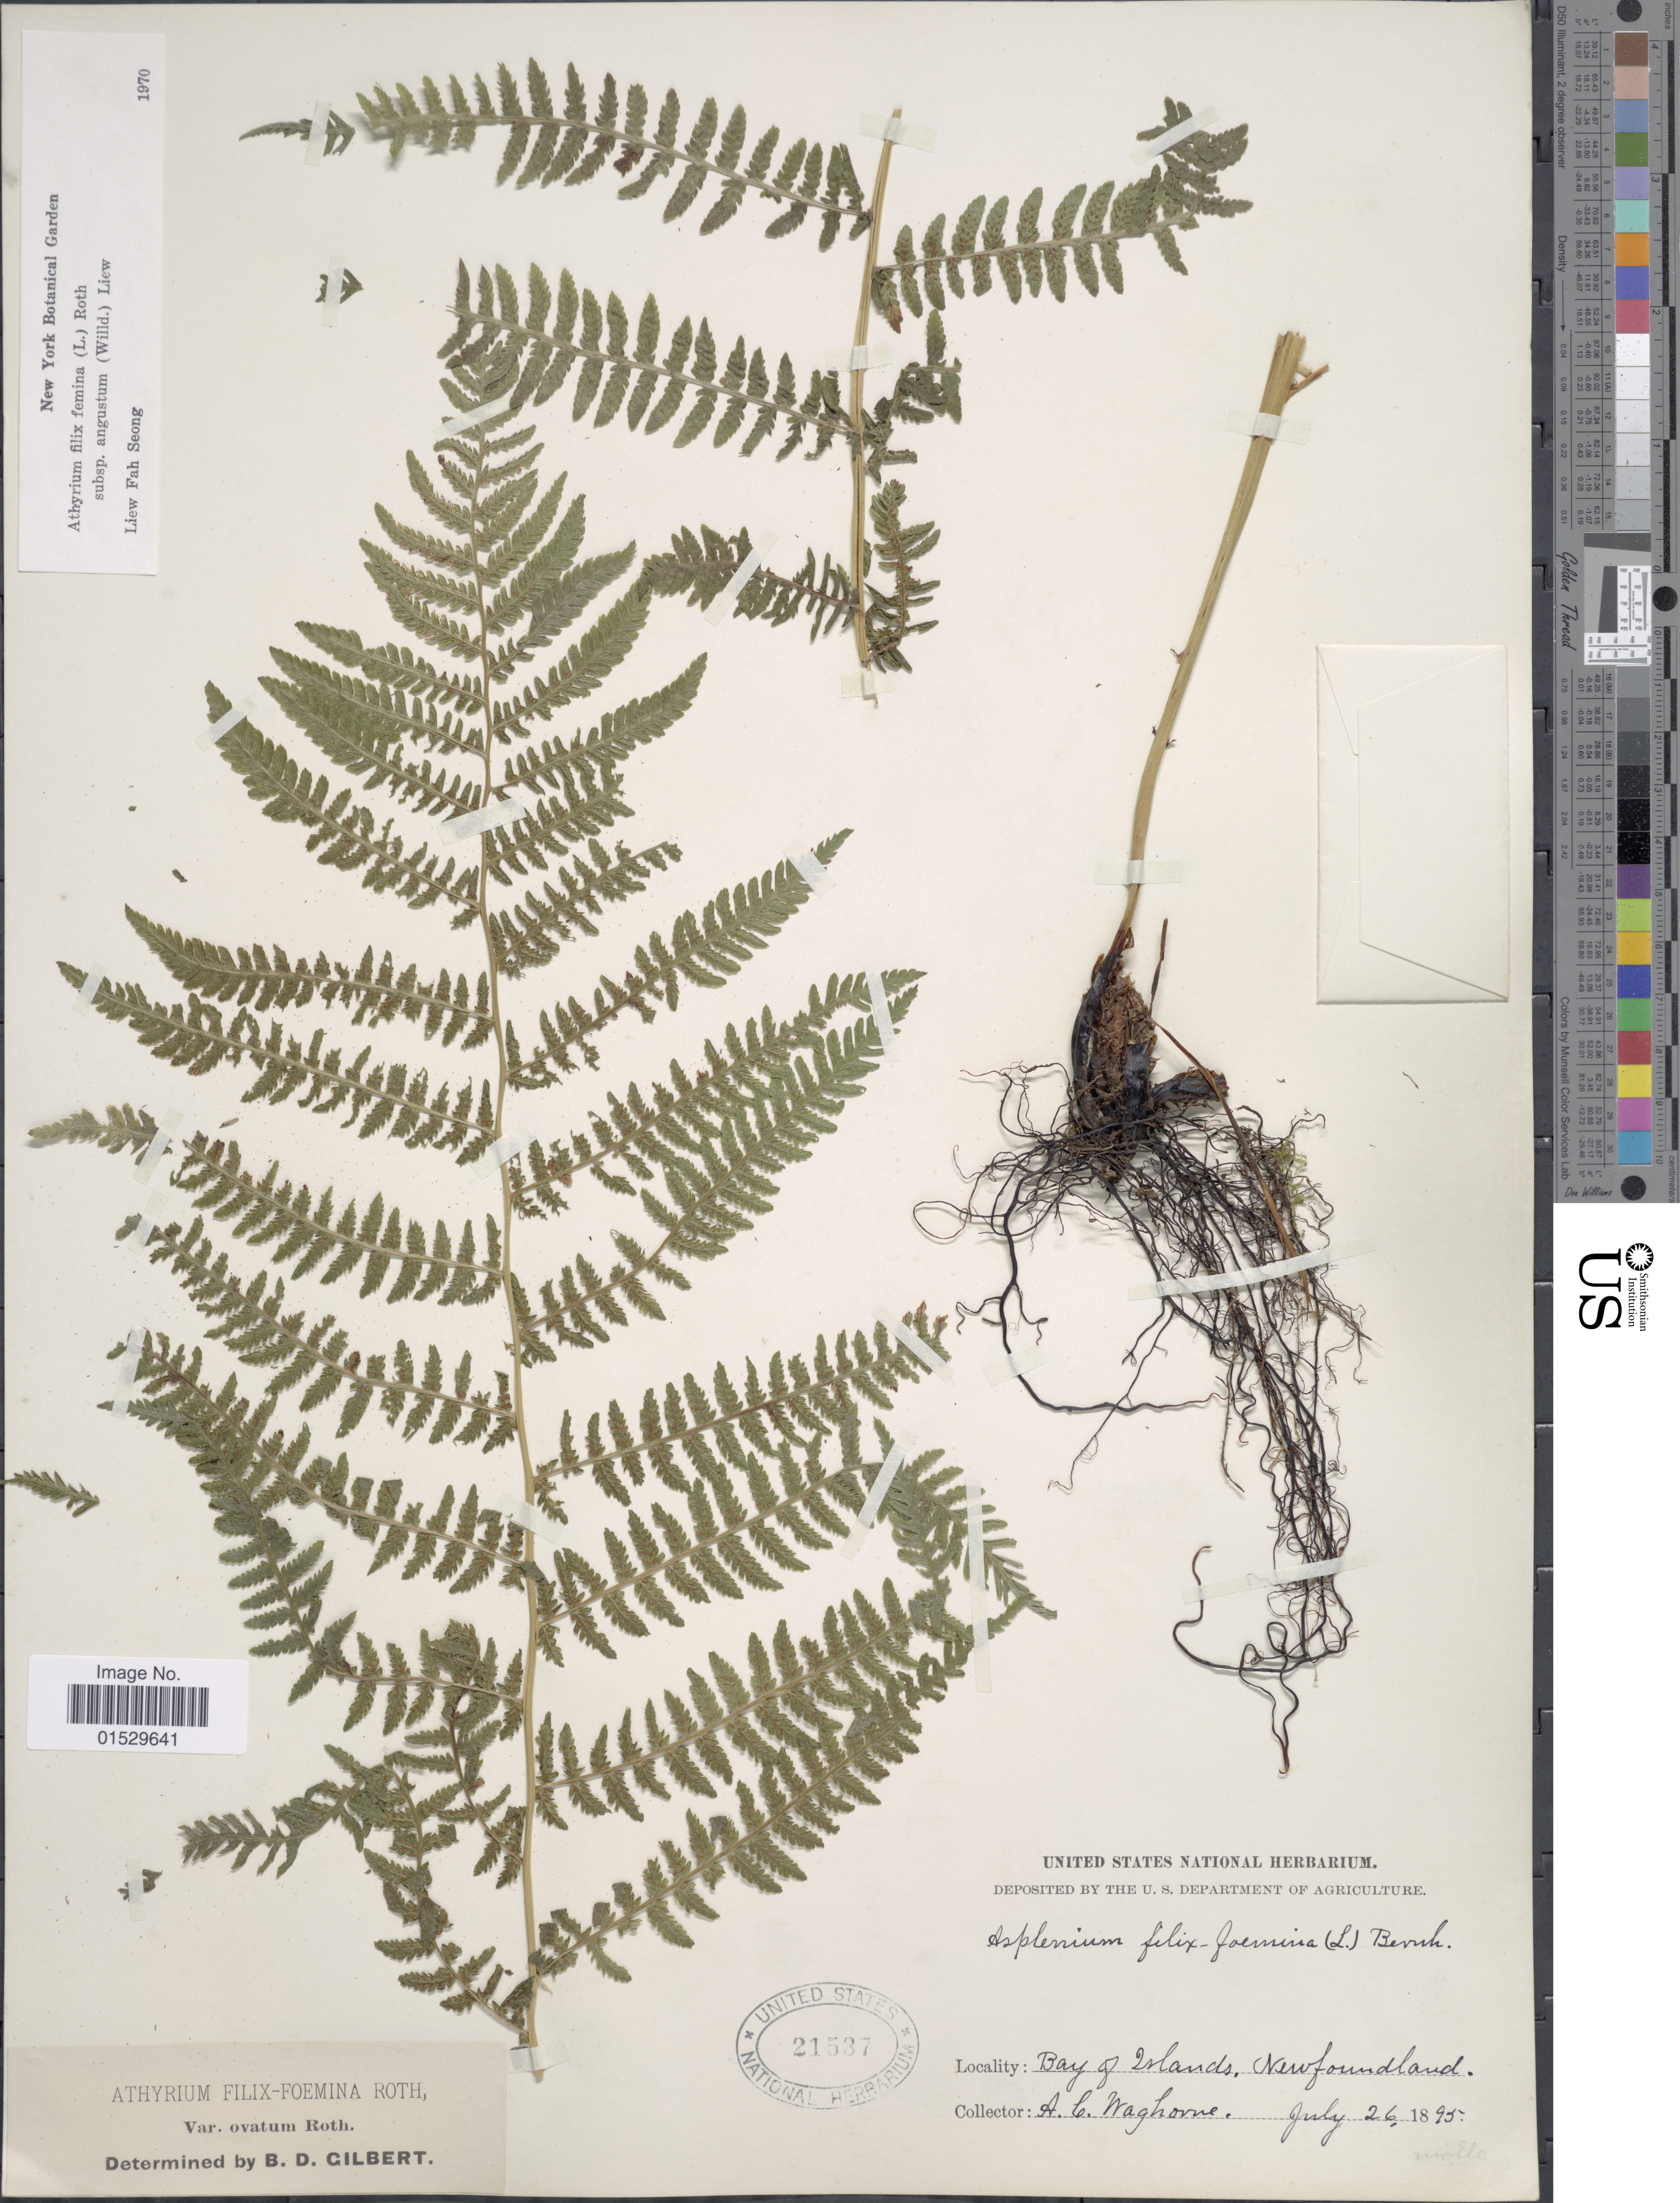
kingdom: Plantae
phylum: Tracheophyta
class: Polypodiopsida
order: Polypodiales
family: Athyriaceae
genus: Athyrium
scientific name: Athyrium filix-femina subsp. angustatum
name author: (Willd.) R.T. Clausen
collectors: A. Waghorne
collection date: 1895-07-26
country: Canada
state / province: Newfoundland and Labrador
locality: Bay of Islands, Newfoundland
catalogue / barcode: US 21537